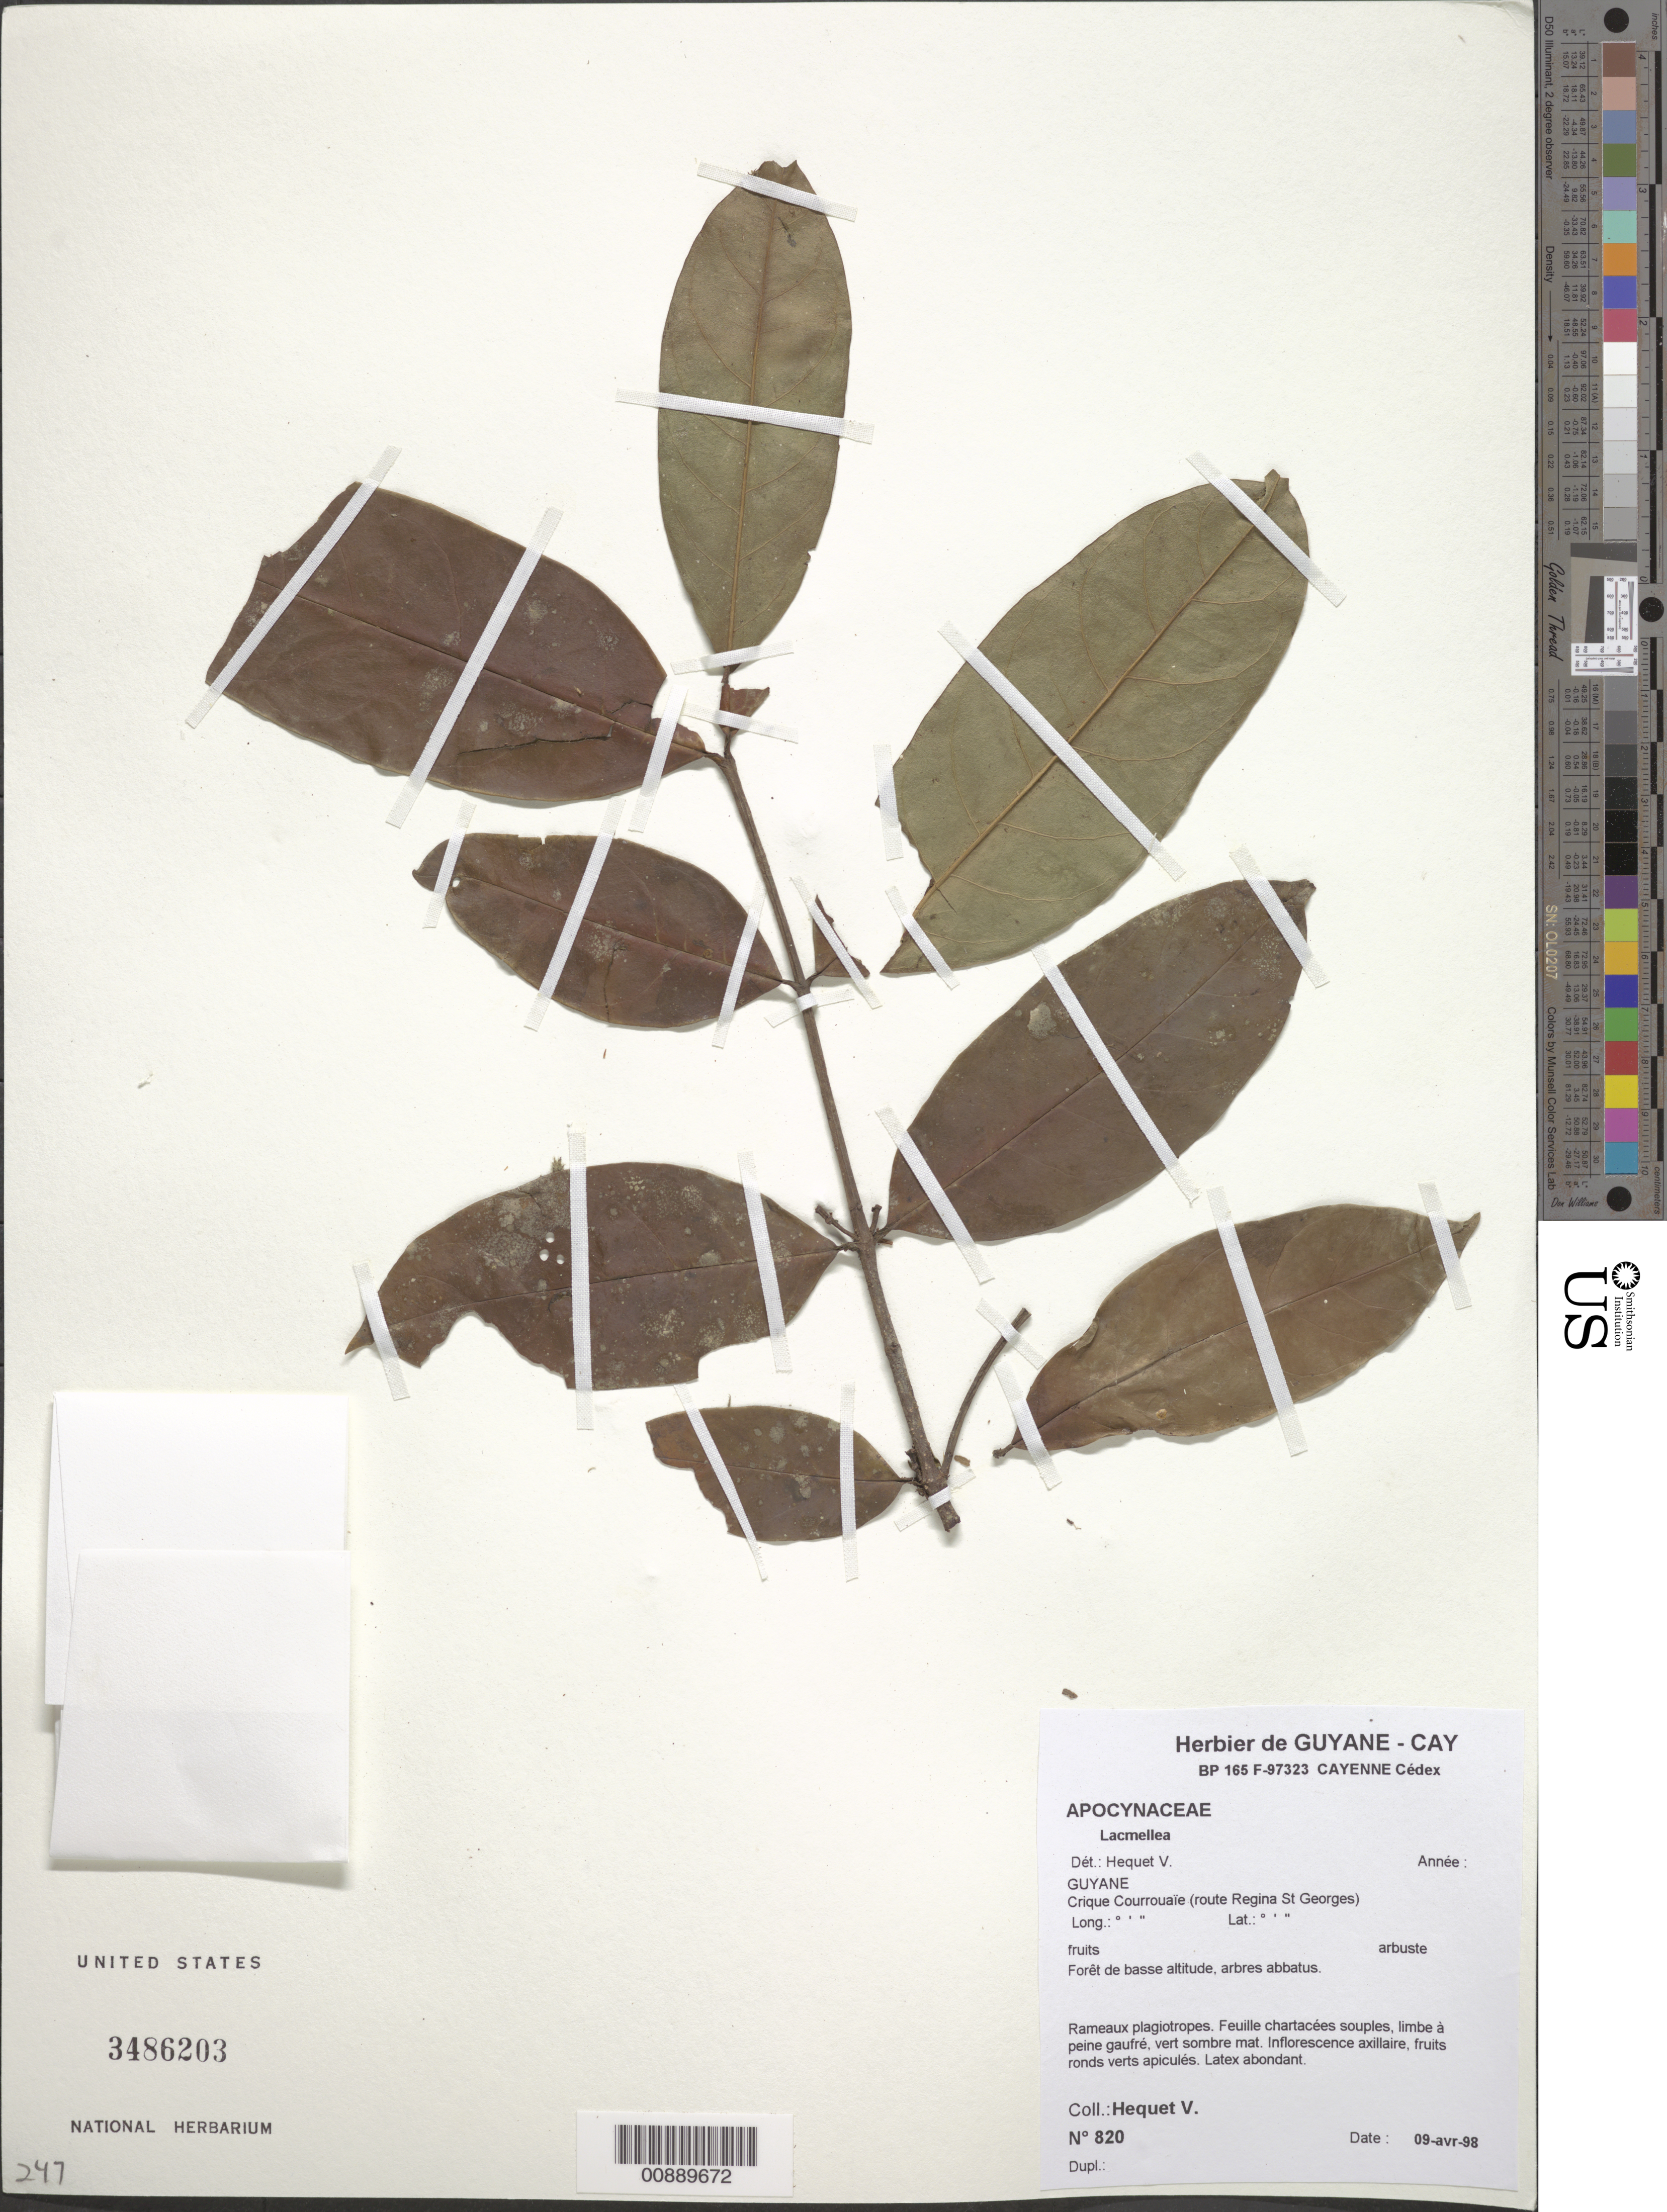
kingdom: Plantae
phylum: Tracheophyta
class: Magnoliopsida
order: Gentianales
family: Apocynaceae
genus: Lacmellea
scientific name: Lacmellea sp.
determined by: Hequet, V.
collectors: V. Hequet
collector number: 820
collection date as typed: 9-Apr-98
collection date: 1998-04-09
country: French Guiana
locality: Crique Courrouaïe, route Regina St. Georges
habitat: Forêt de basse altitude, arbres abbatus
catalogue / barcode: US 3486203